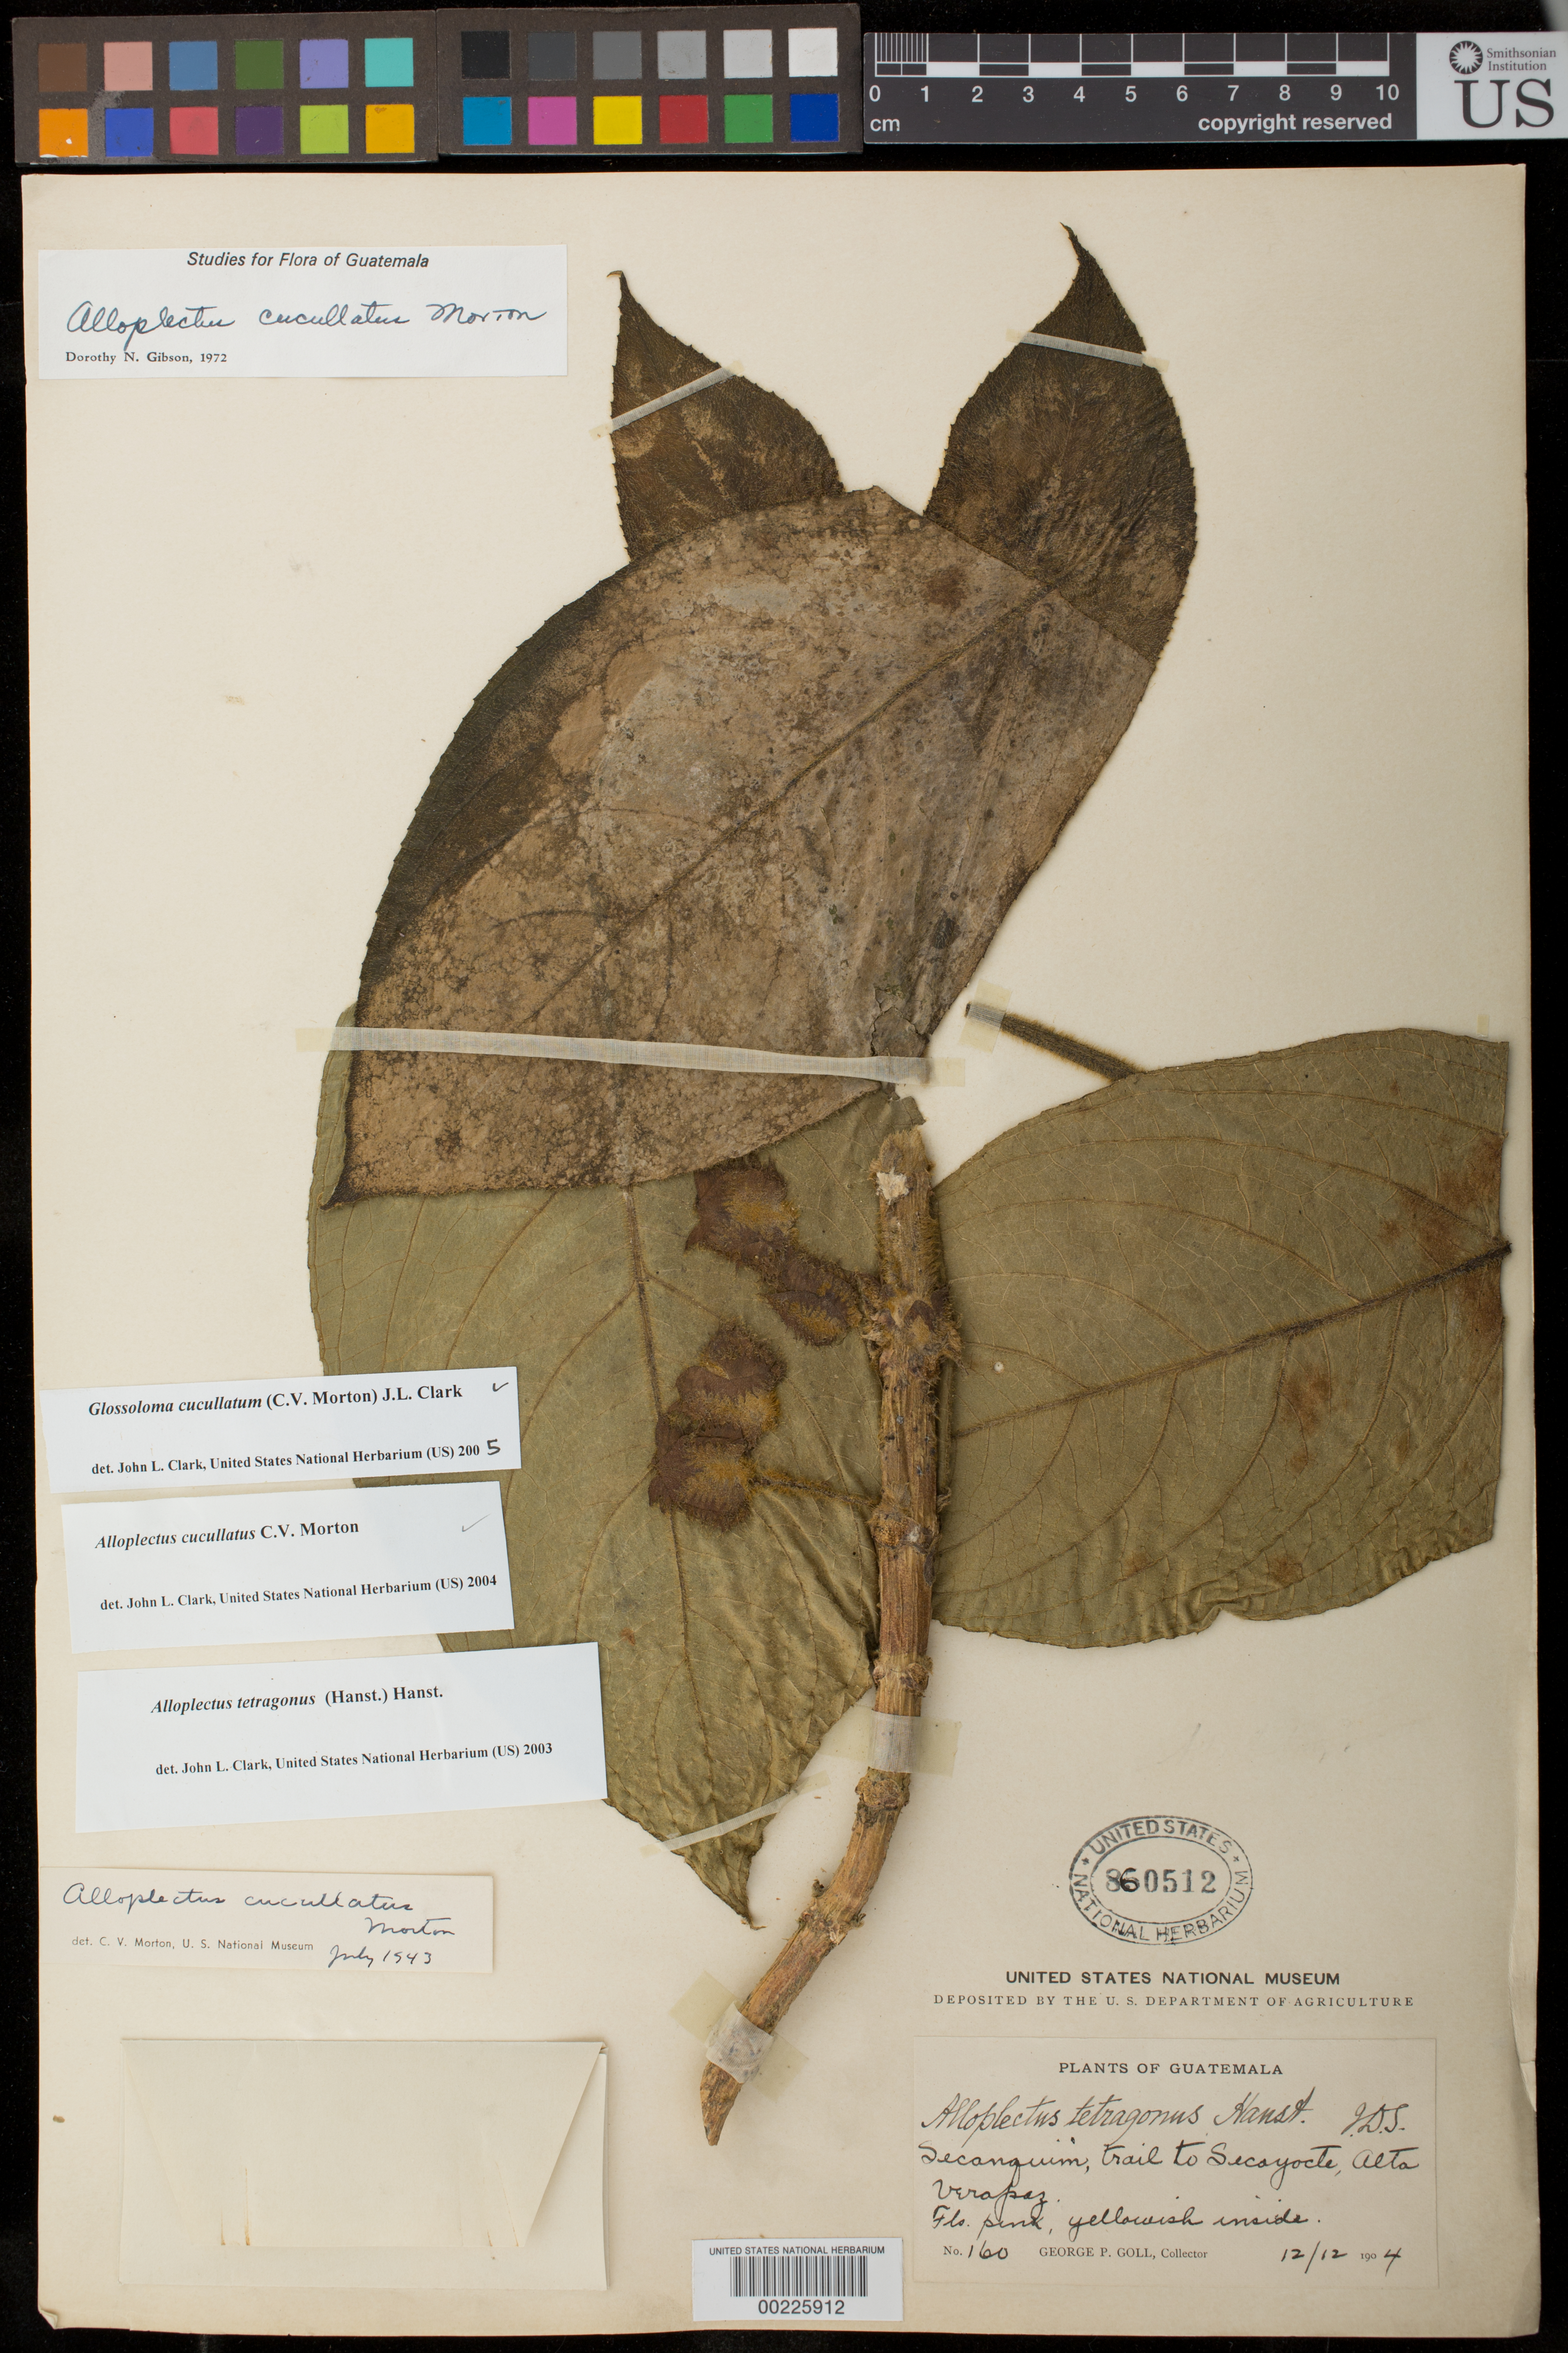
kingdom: Plantae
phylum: Tracheophyta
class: Magnoliopsida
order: Lamiales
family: Gesneriaceae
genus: Glossoloma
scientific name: Glossoloma cucullatum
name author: (C.V. Morton) J.L. Clark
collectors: G. Goll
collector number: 160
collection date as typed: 12 Dec 1904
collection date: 1904-12-12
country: Guatemala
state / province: Alta Verapaz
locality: Secanquim, trail to Secayocte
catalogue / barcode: US 860512